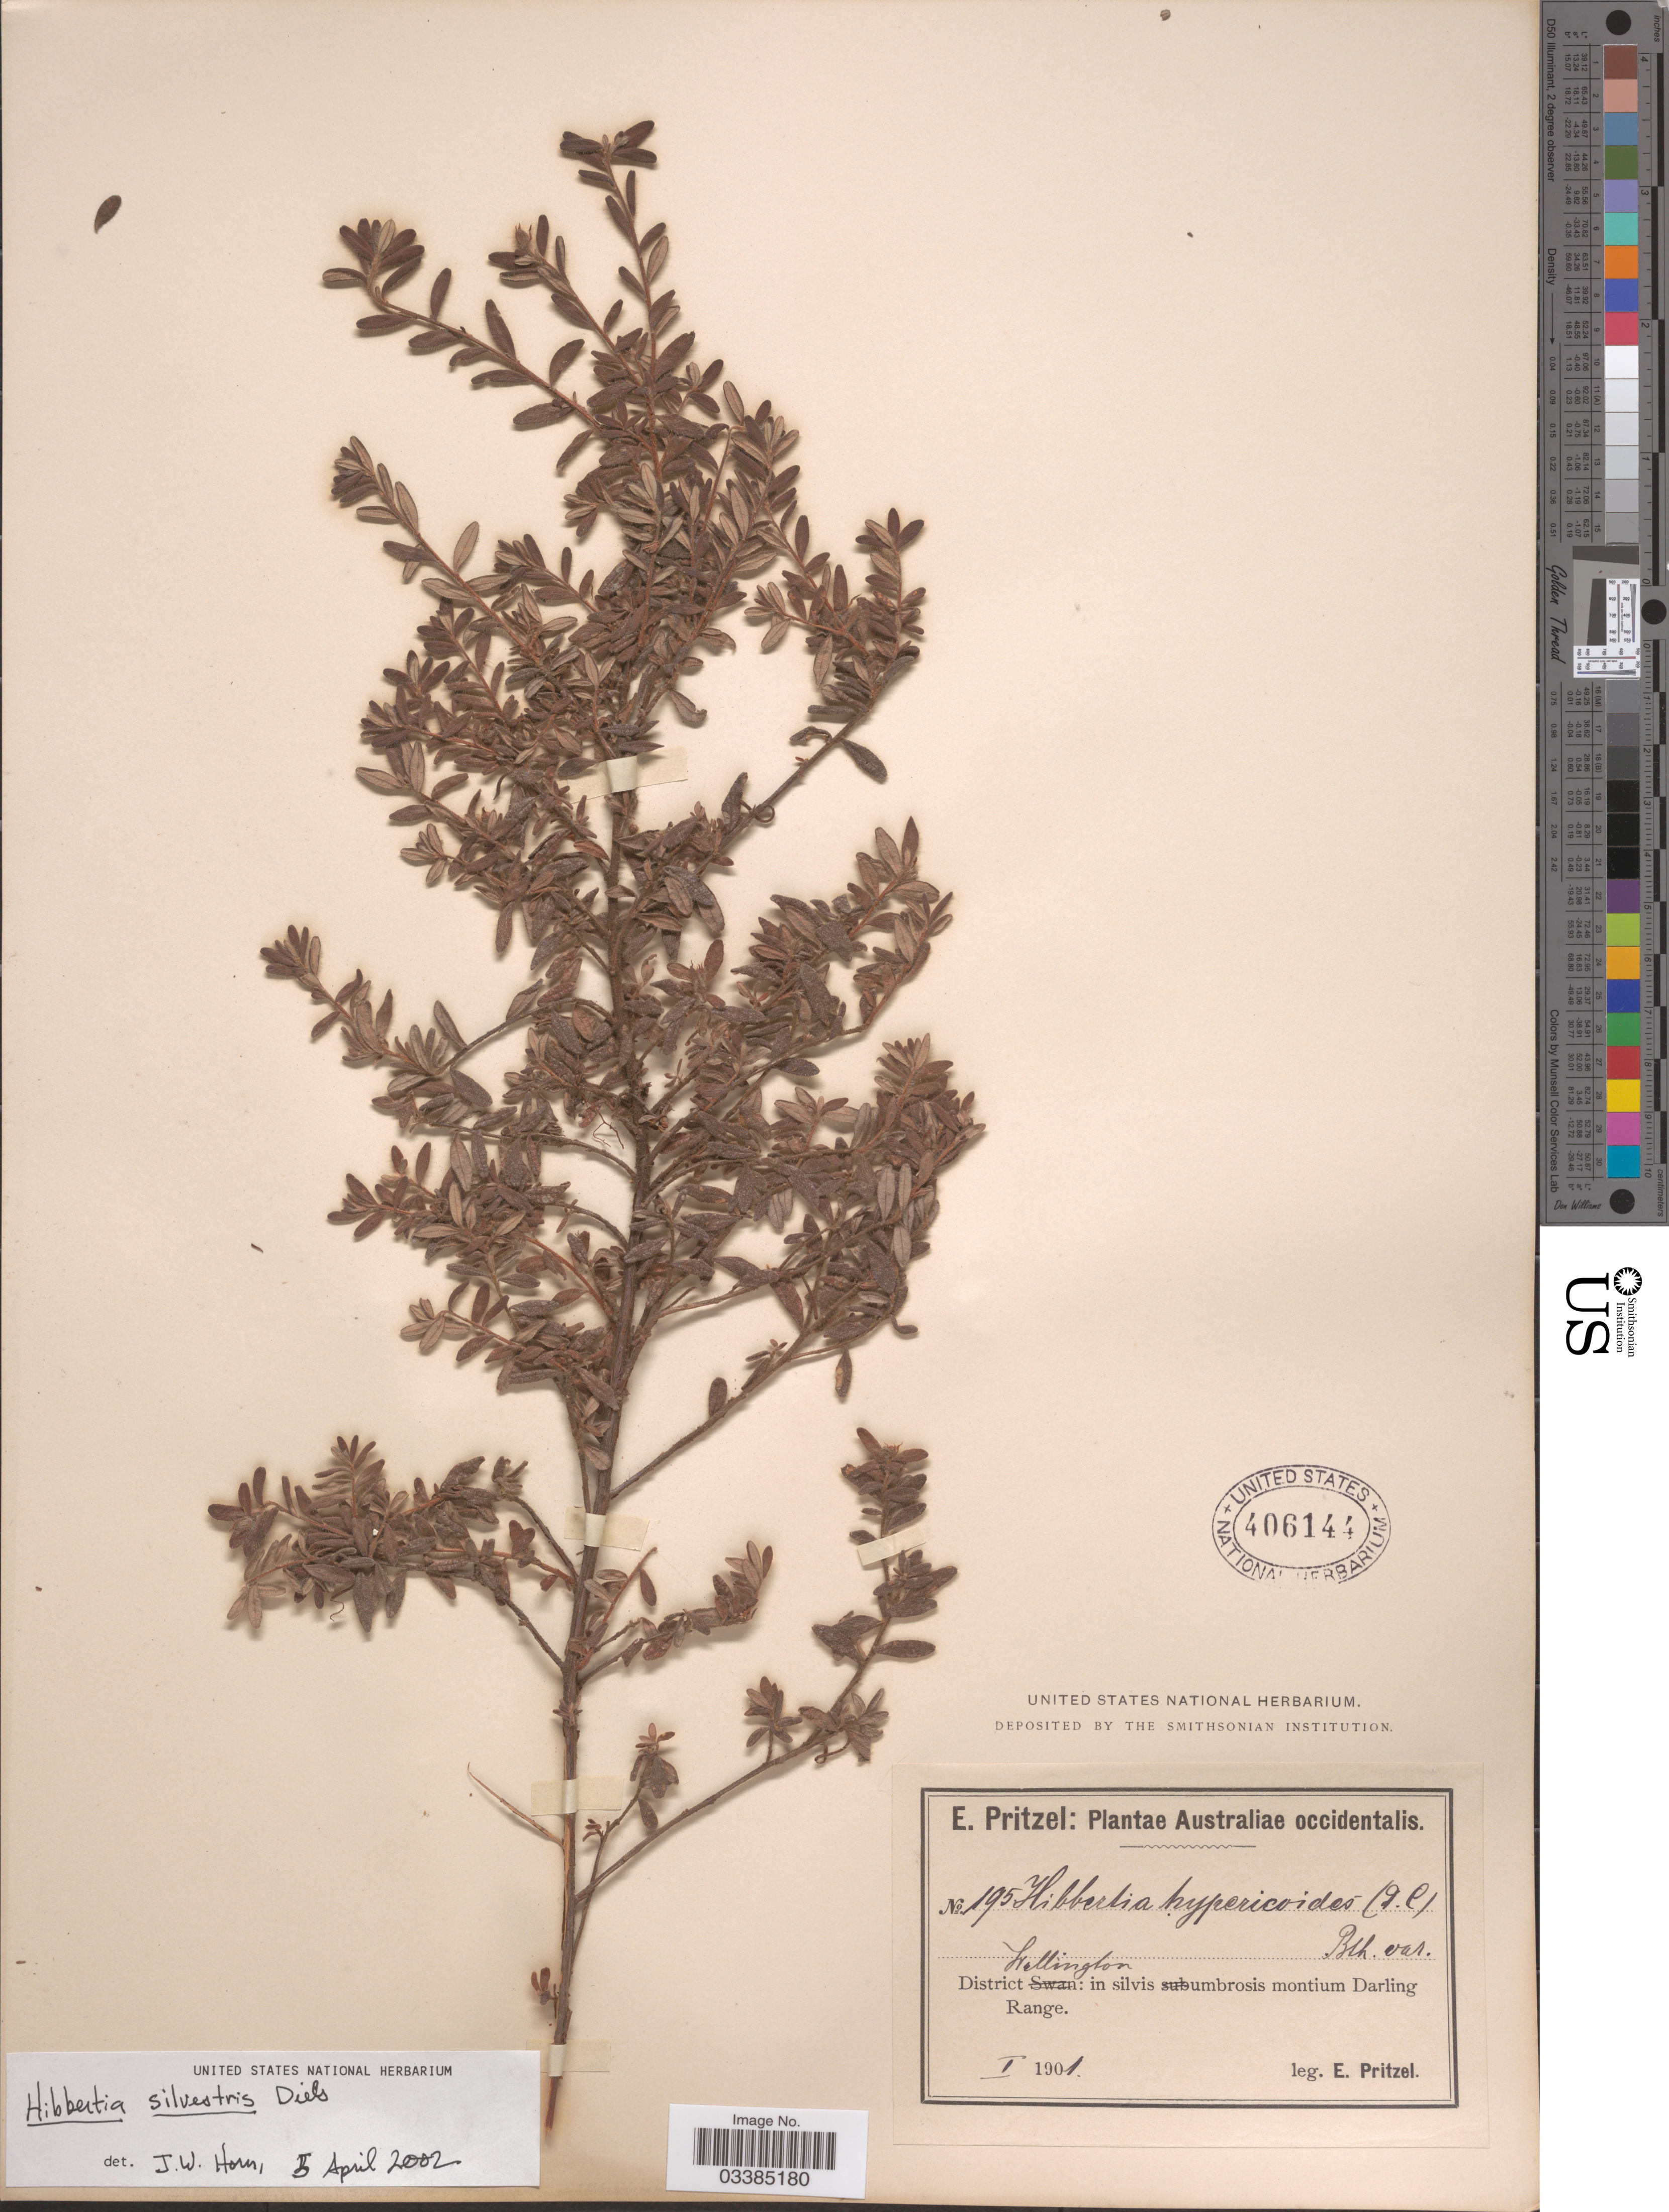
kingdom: Plantae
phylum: Tracheophyta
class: Magnoliopsida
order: Dilleniales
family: Dilleniaceae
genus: Hibbertia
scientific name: Hibbertia silvestris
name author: Diels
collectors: E. G. Pritzel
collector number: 195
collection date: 1901-01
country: Australia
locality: Australiae occidentalis. District Wellington: in silvis umbrosis montium Darling Range.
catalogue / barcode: US 406144